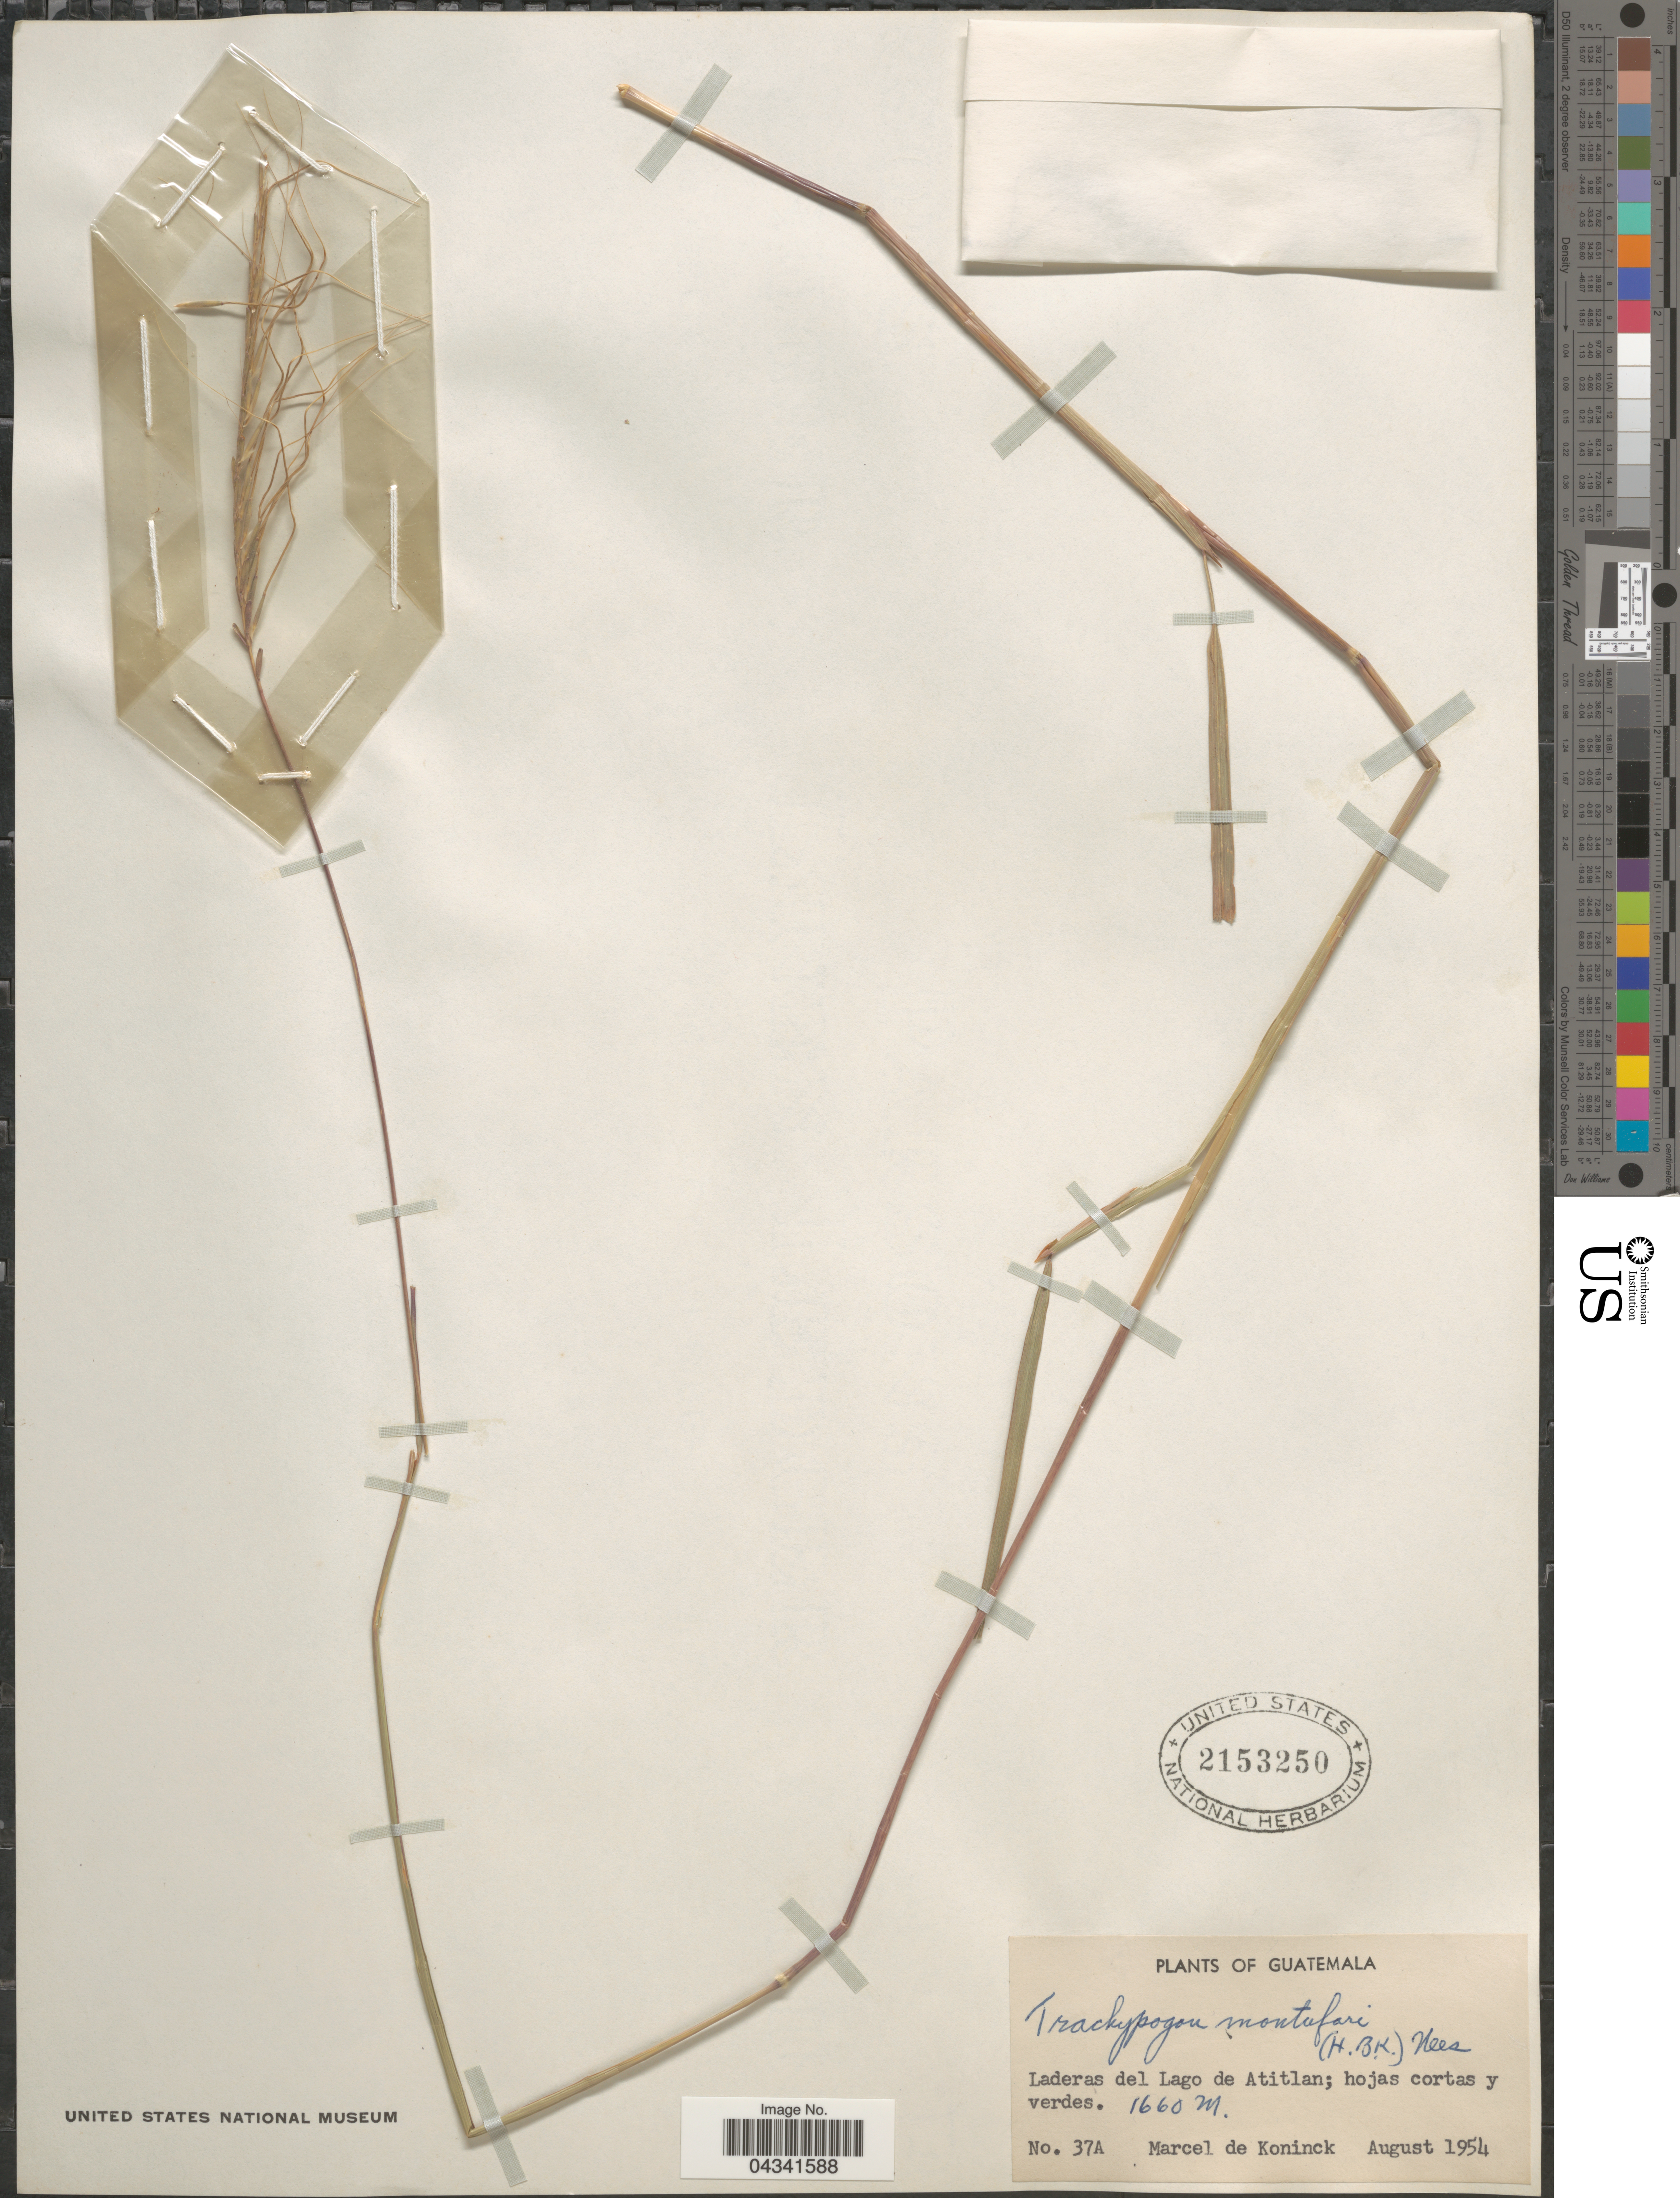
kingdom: Plantae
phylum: Tracheophyta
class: Liliopsida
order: Poales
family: Poaceae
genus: Trachypogon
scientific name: Trachypogon spicatus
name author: (L. f.) Kuntze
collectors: M. de Konick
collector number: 37A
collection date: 1954-08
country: Guatemala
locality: Laderas del Lago de Atitlan; hojas cortas y verdes.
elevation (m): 1660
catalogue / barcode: US 2153250